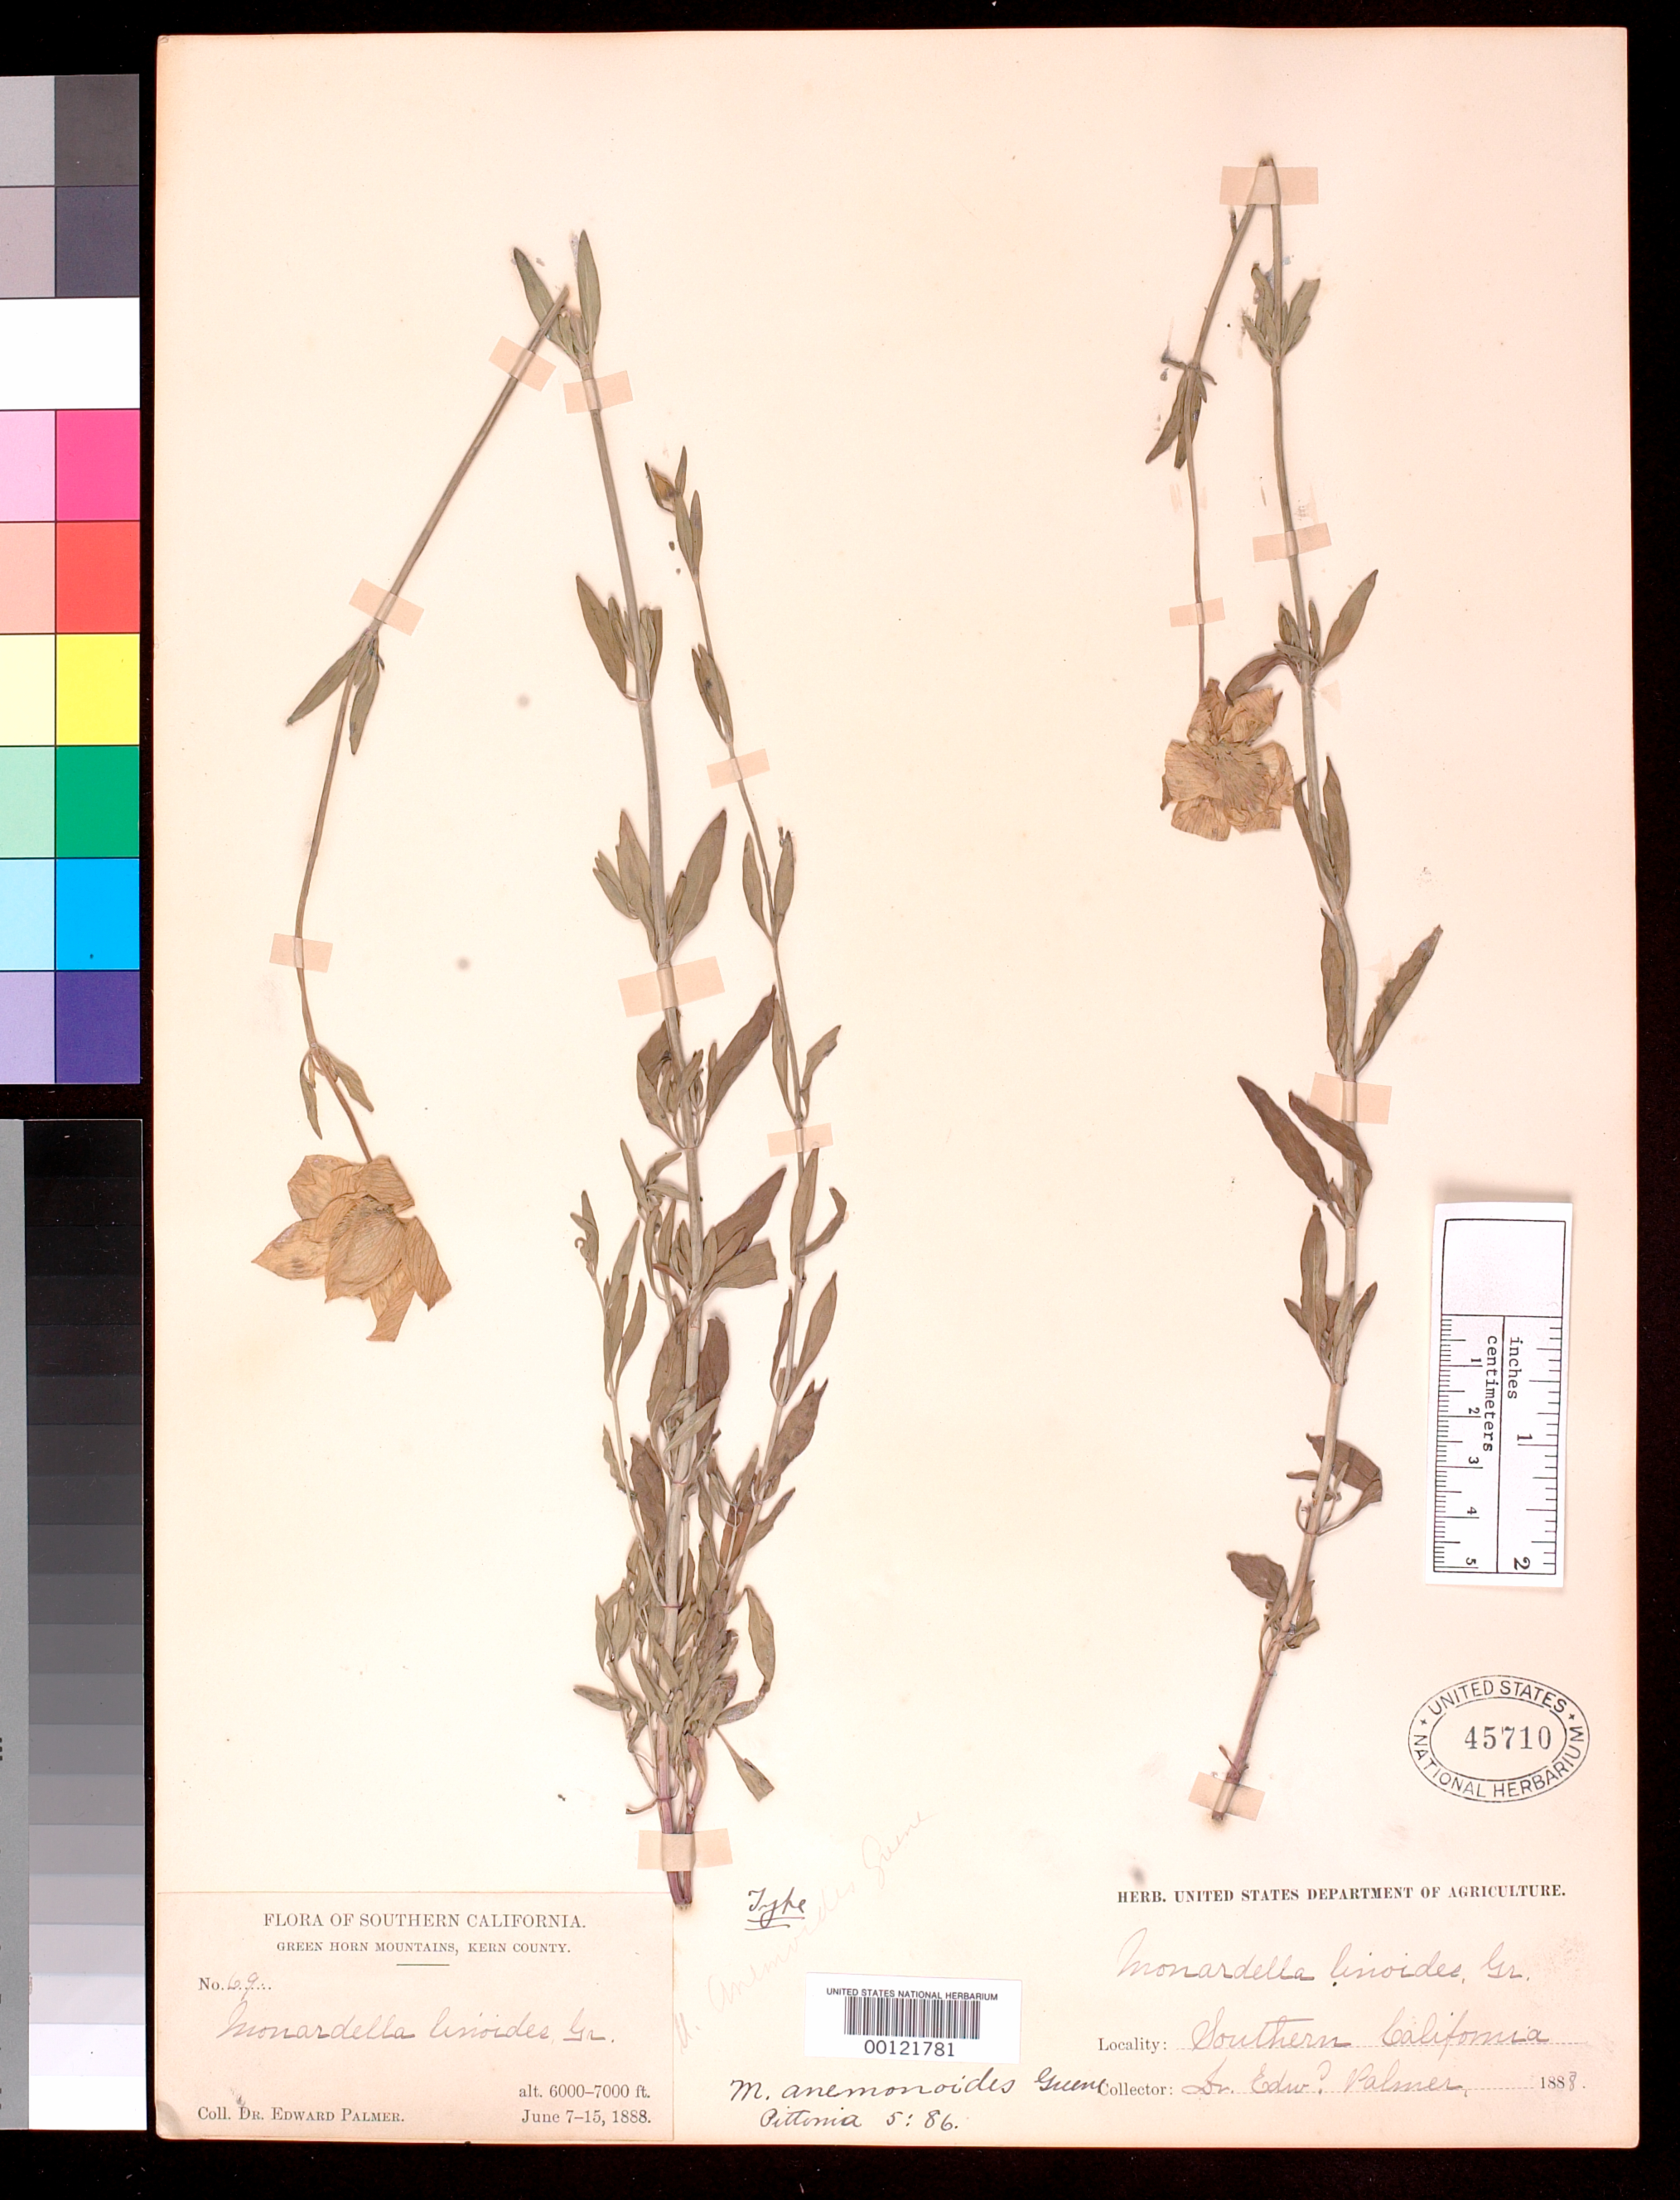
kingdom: Plantae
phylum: Tracheophyta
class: Magnoliopsida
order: Lamiales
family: Lamiaceae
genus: Monardella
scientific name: Monardella anemonoides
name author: Greene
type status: Holotype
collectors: E. Palmer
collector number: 69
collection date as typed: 07 Jun 1888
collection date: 1888-06-07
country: United States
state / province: California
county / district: Kern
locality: Greenhorn Mts.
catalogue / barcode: US 45710